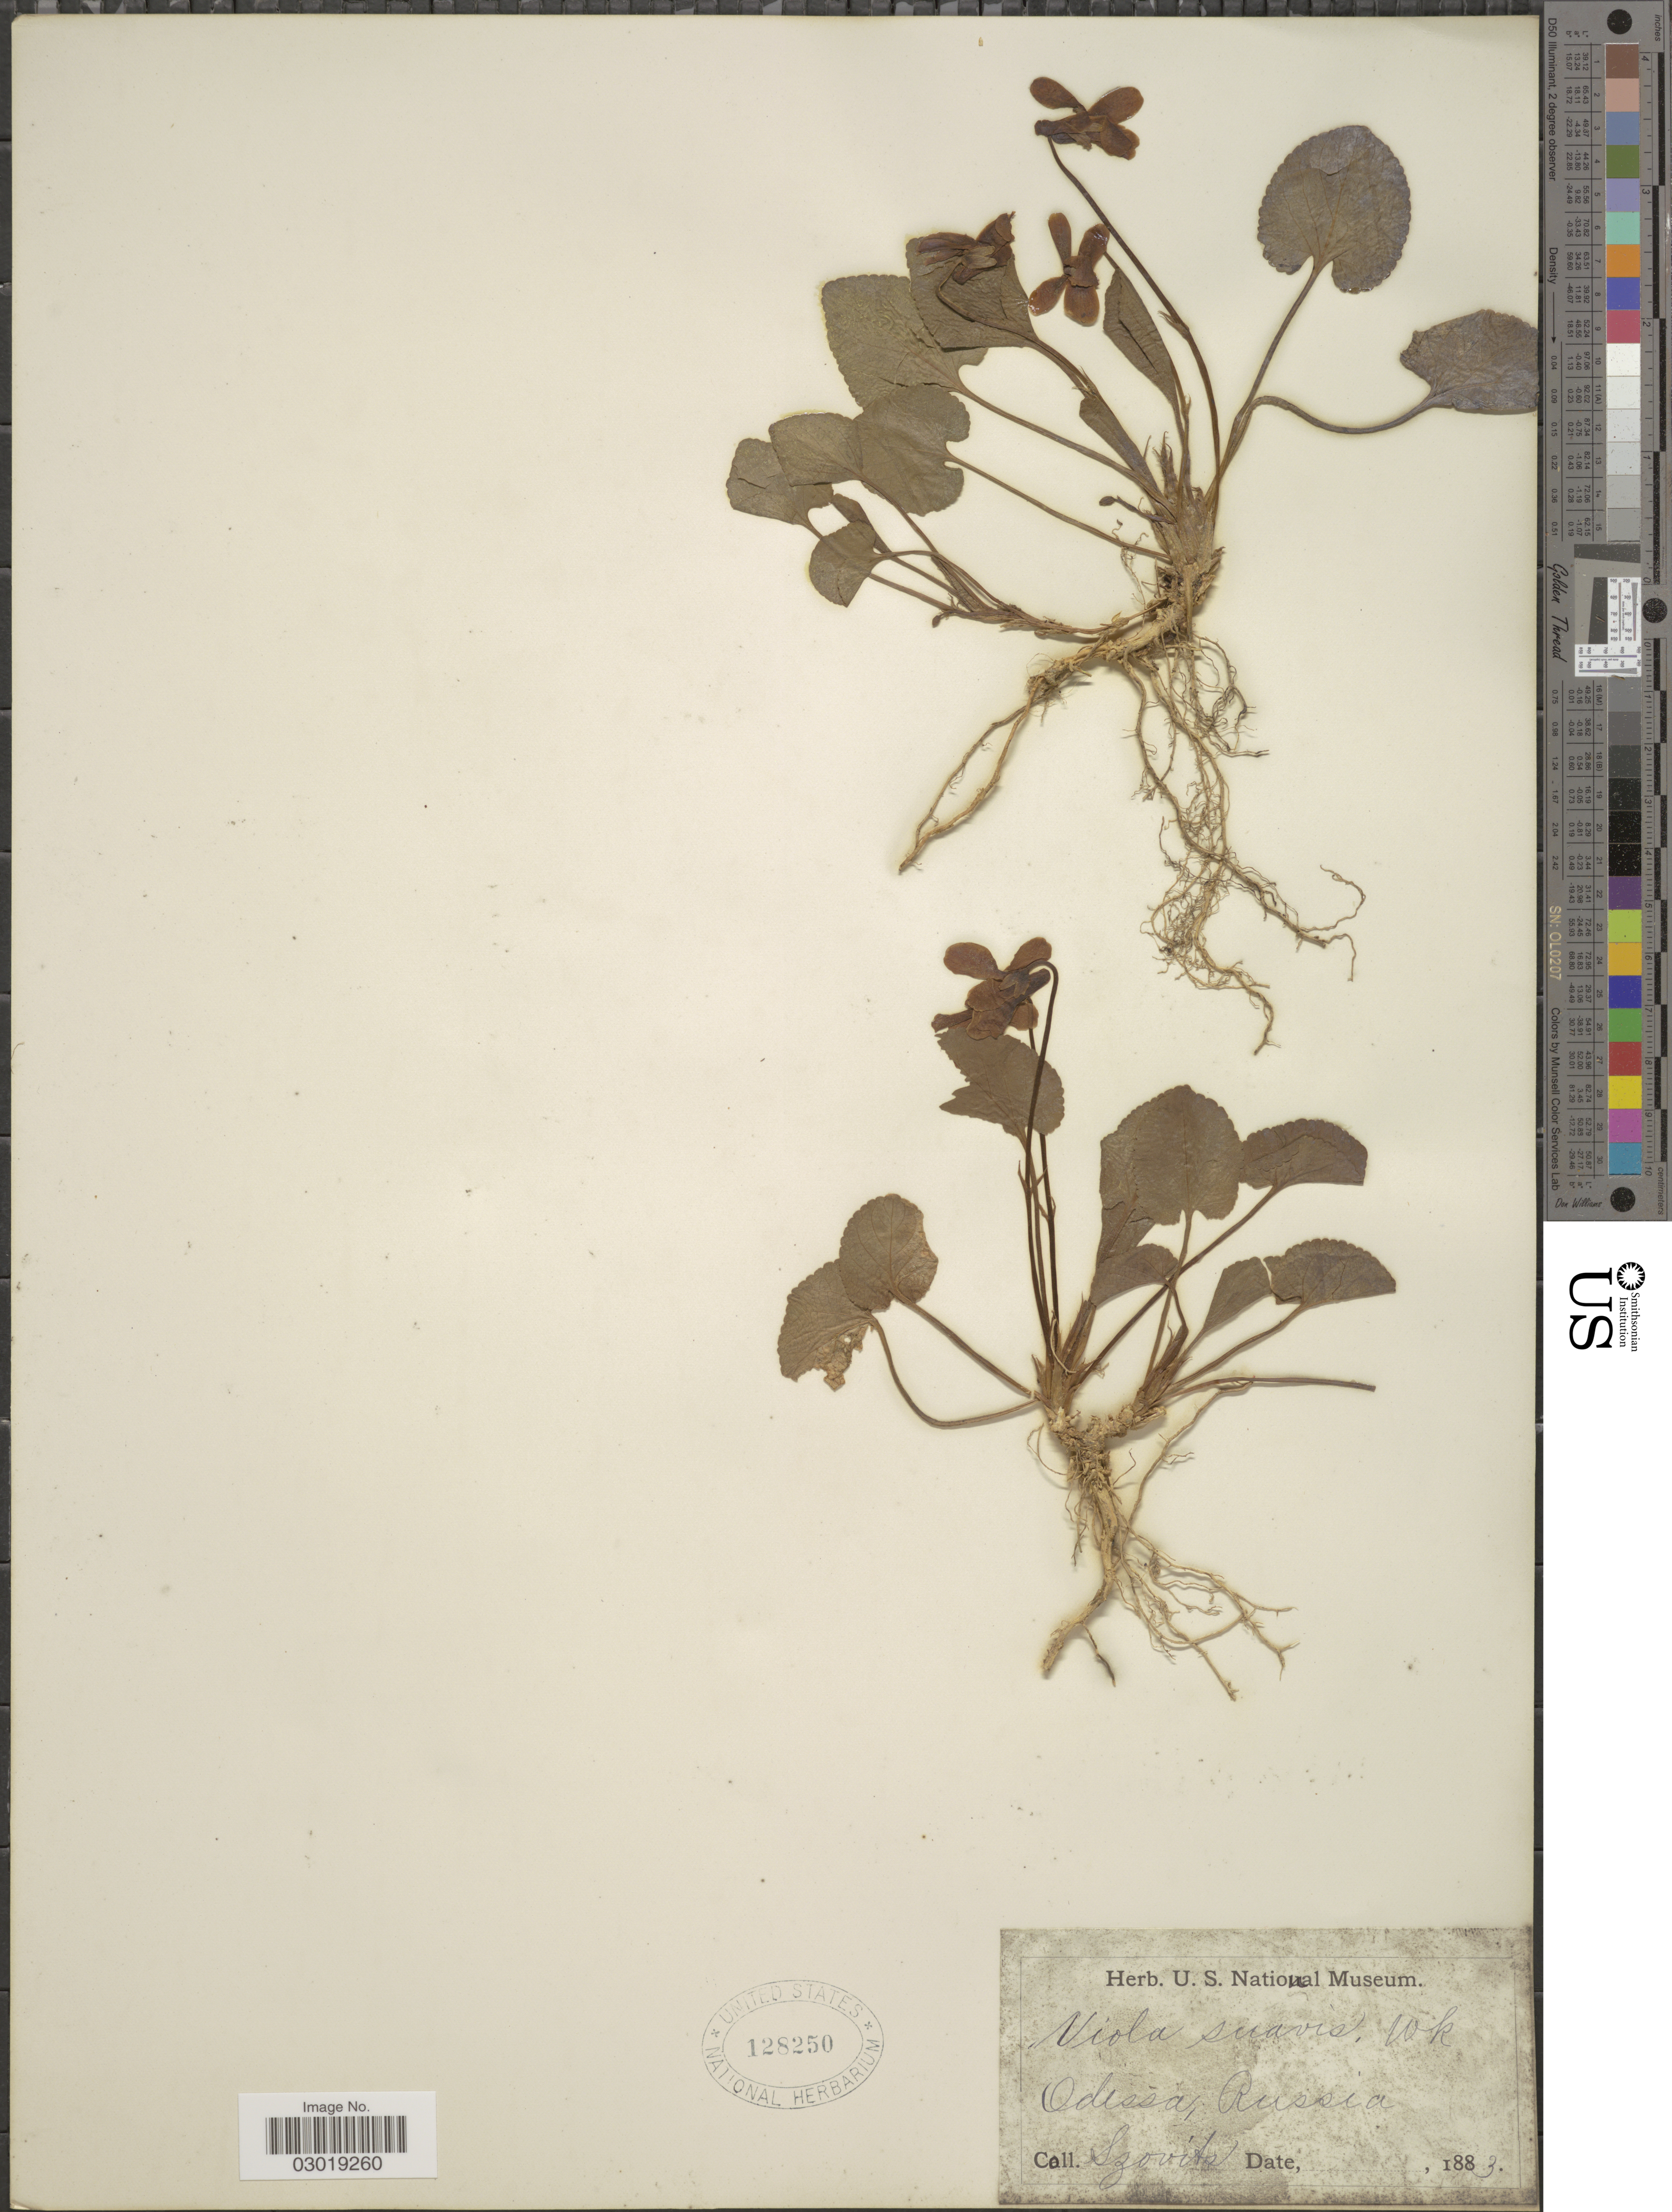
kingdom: Plantae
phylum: Tracheophyta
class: Magnoliopsida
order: Malpighiales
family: Violaceae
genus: Viola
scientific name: Viola suavis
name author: M. Bieb.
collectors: Szovits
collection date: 1883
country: Ukraine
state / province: Odesa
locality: Odessa, Russia.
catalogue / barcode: US 128250